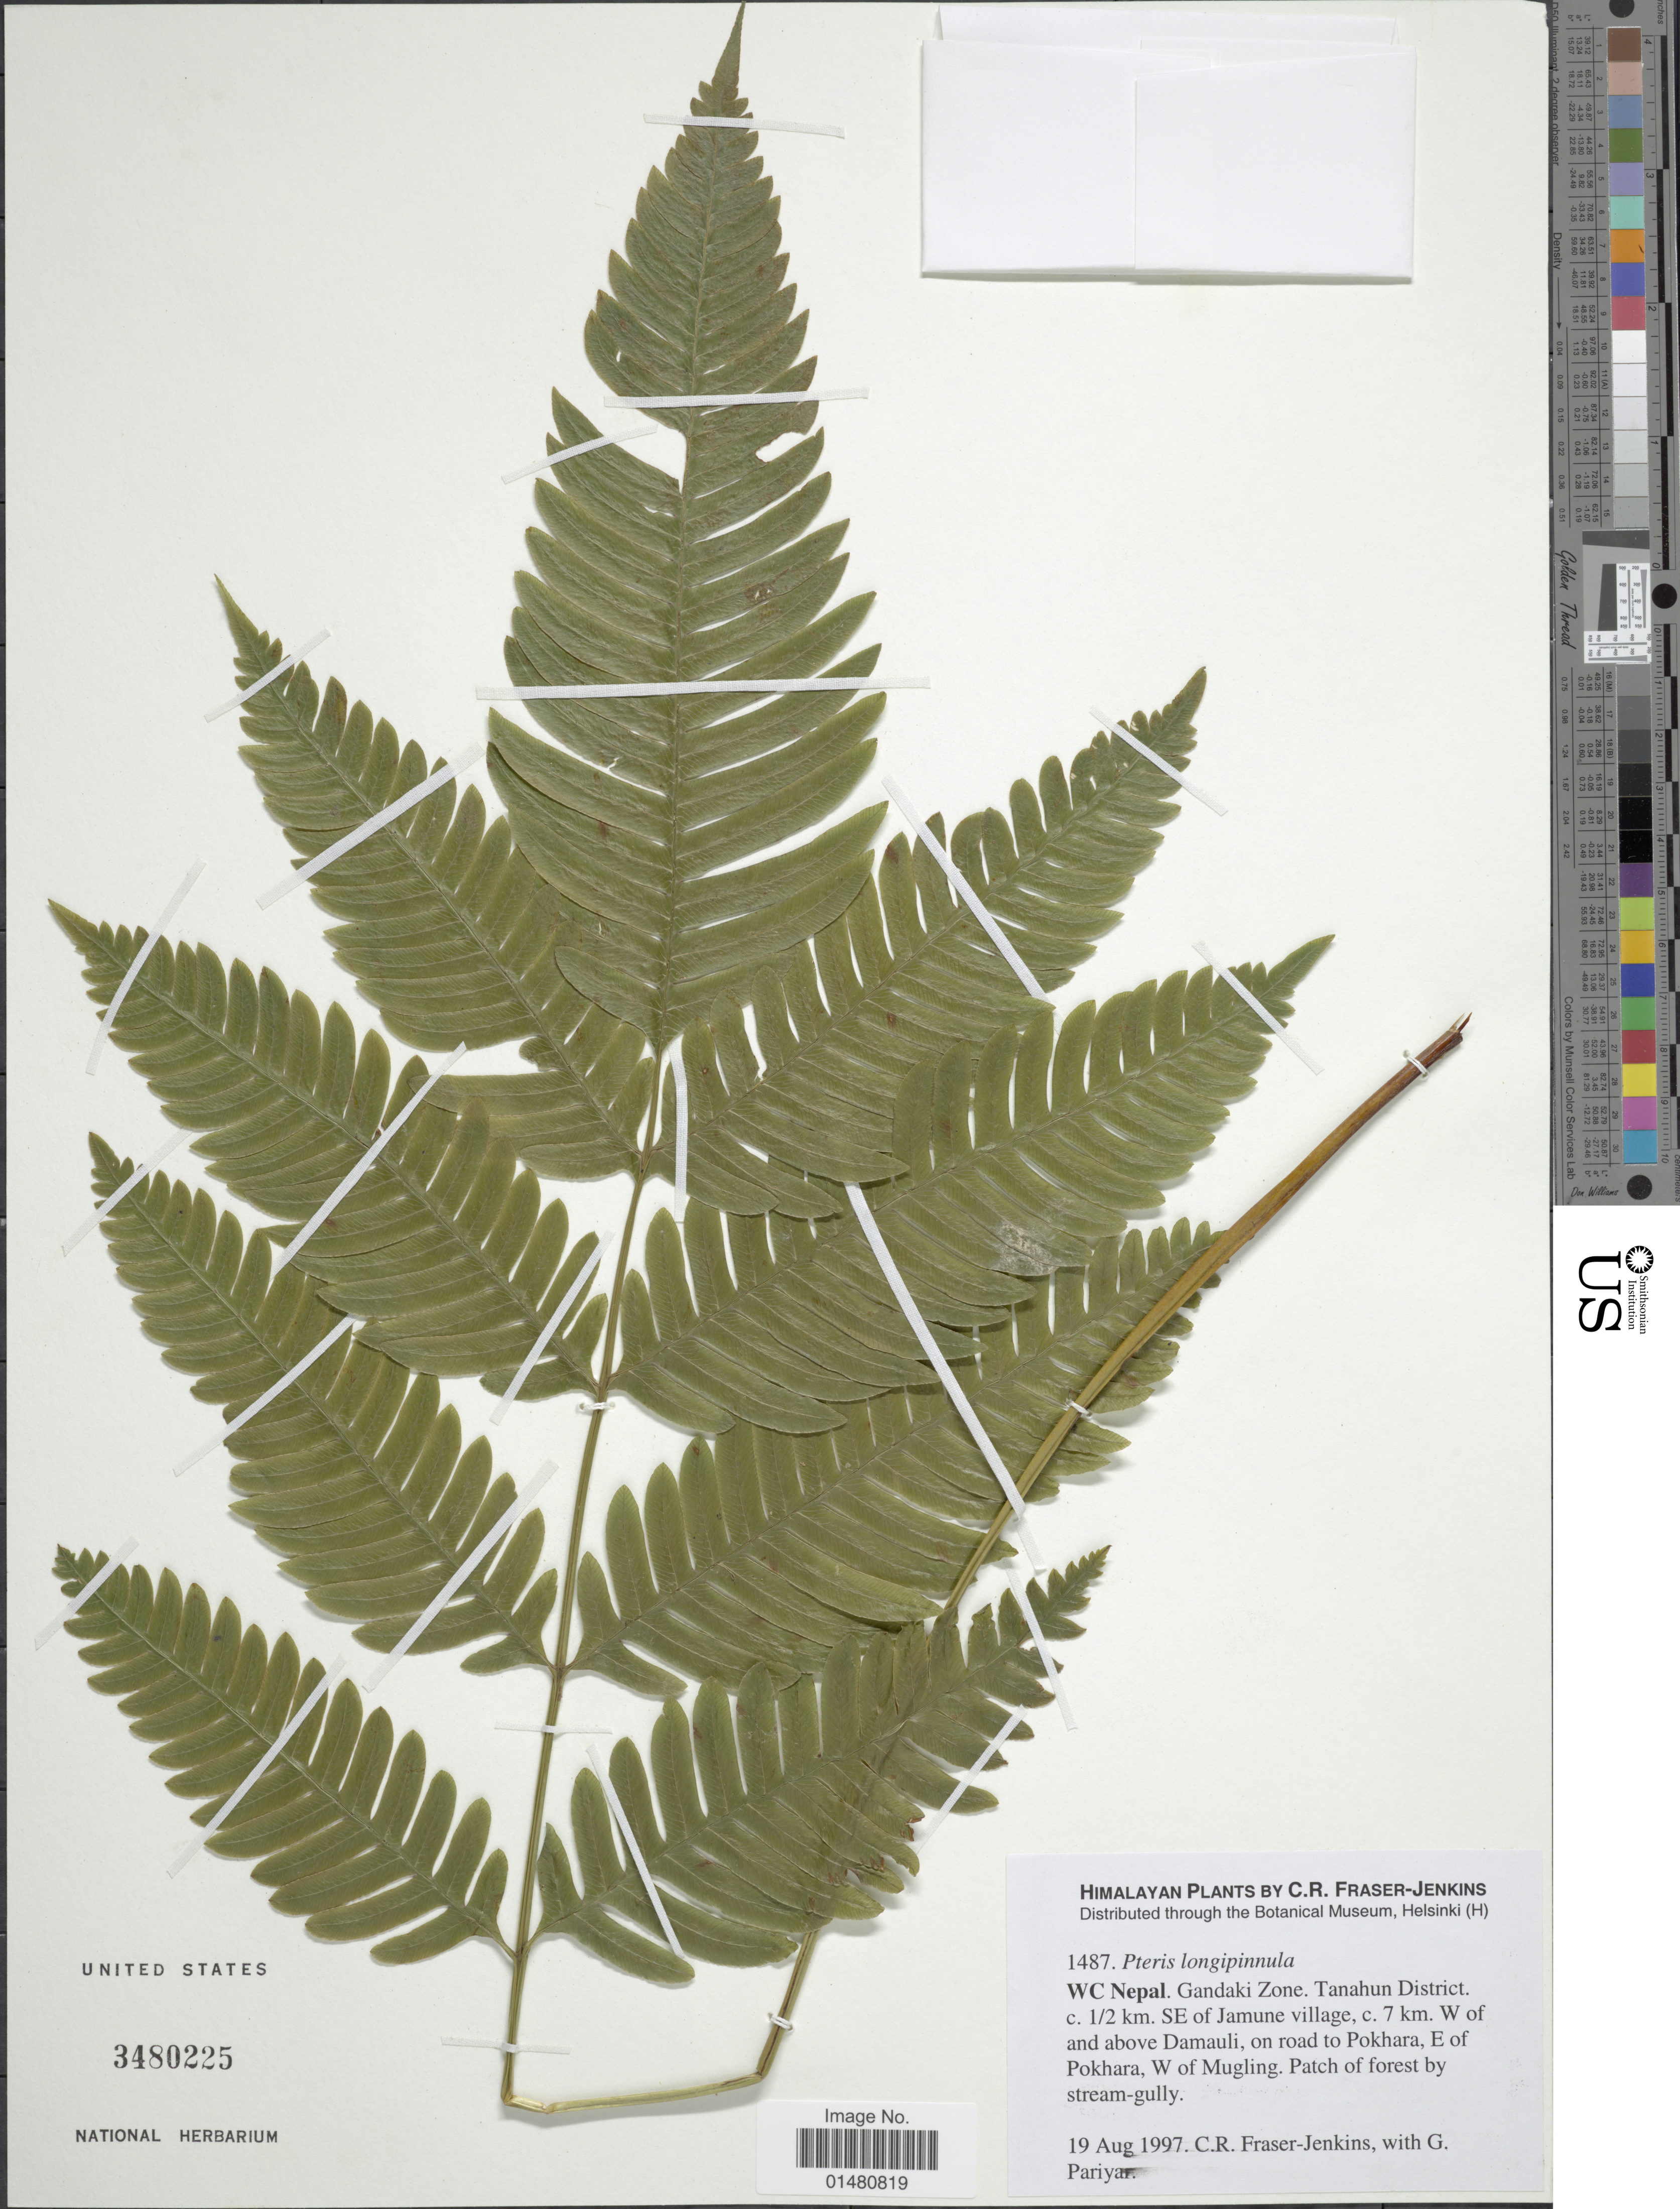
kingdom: Plantae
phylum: Tracheophyta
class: Polypodiopsida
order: Polypodiales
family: Pteridaceae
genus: Pteris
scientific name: Pteris longipinnula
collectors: C. R. Fraser-Jenkins & G. Pariyar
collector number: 1487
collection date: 1997-08-19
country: Nepal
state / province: Gandaki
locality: W.C. Nepal. Gandaki Zone. Tanahun District. c.½km SE of Jamune village, c. 7 km. W of and above Damauli, on road to Pokhara, E of Pokhara, W. of Mugling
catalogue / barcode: US 3480225